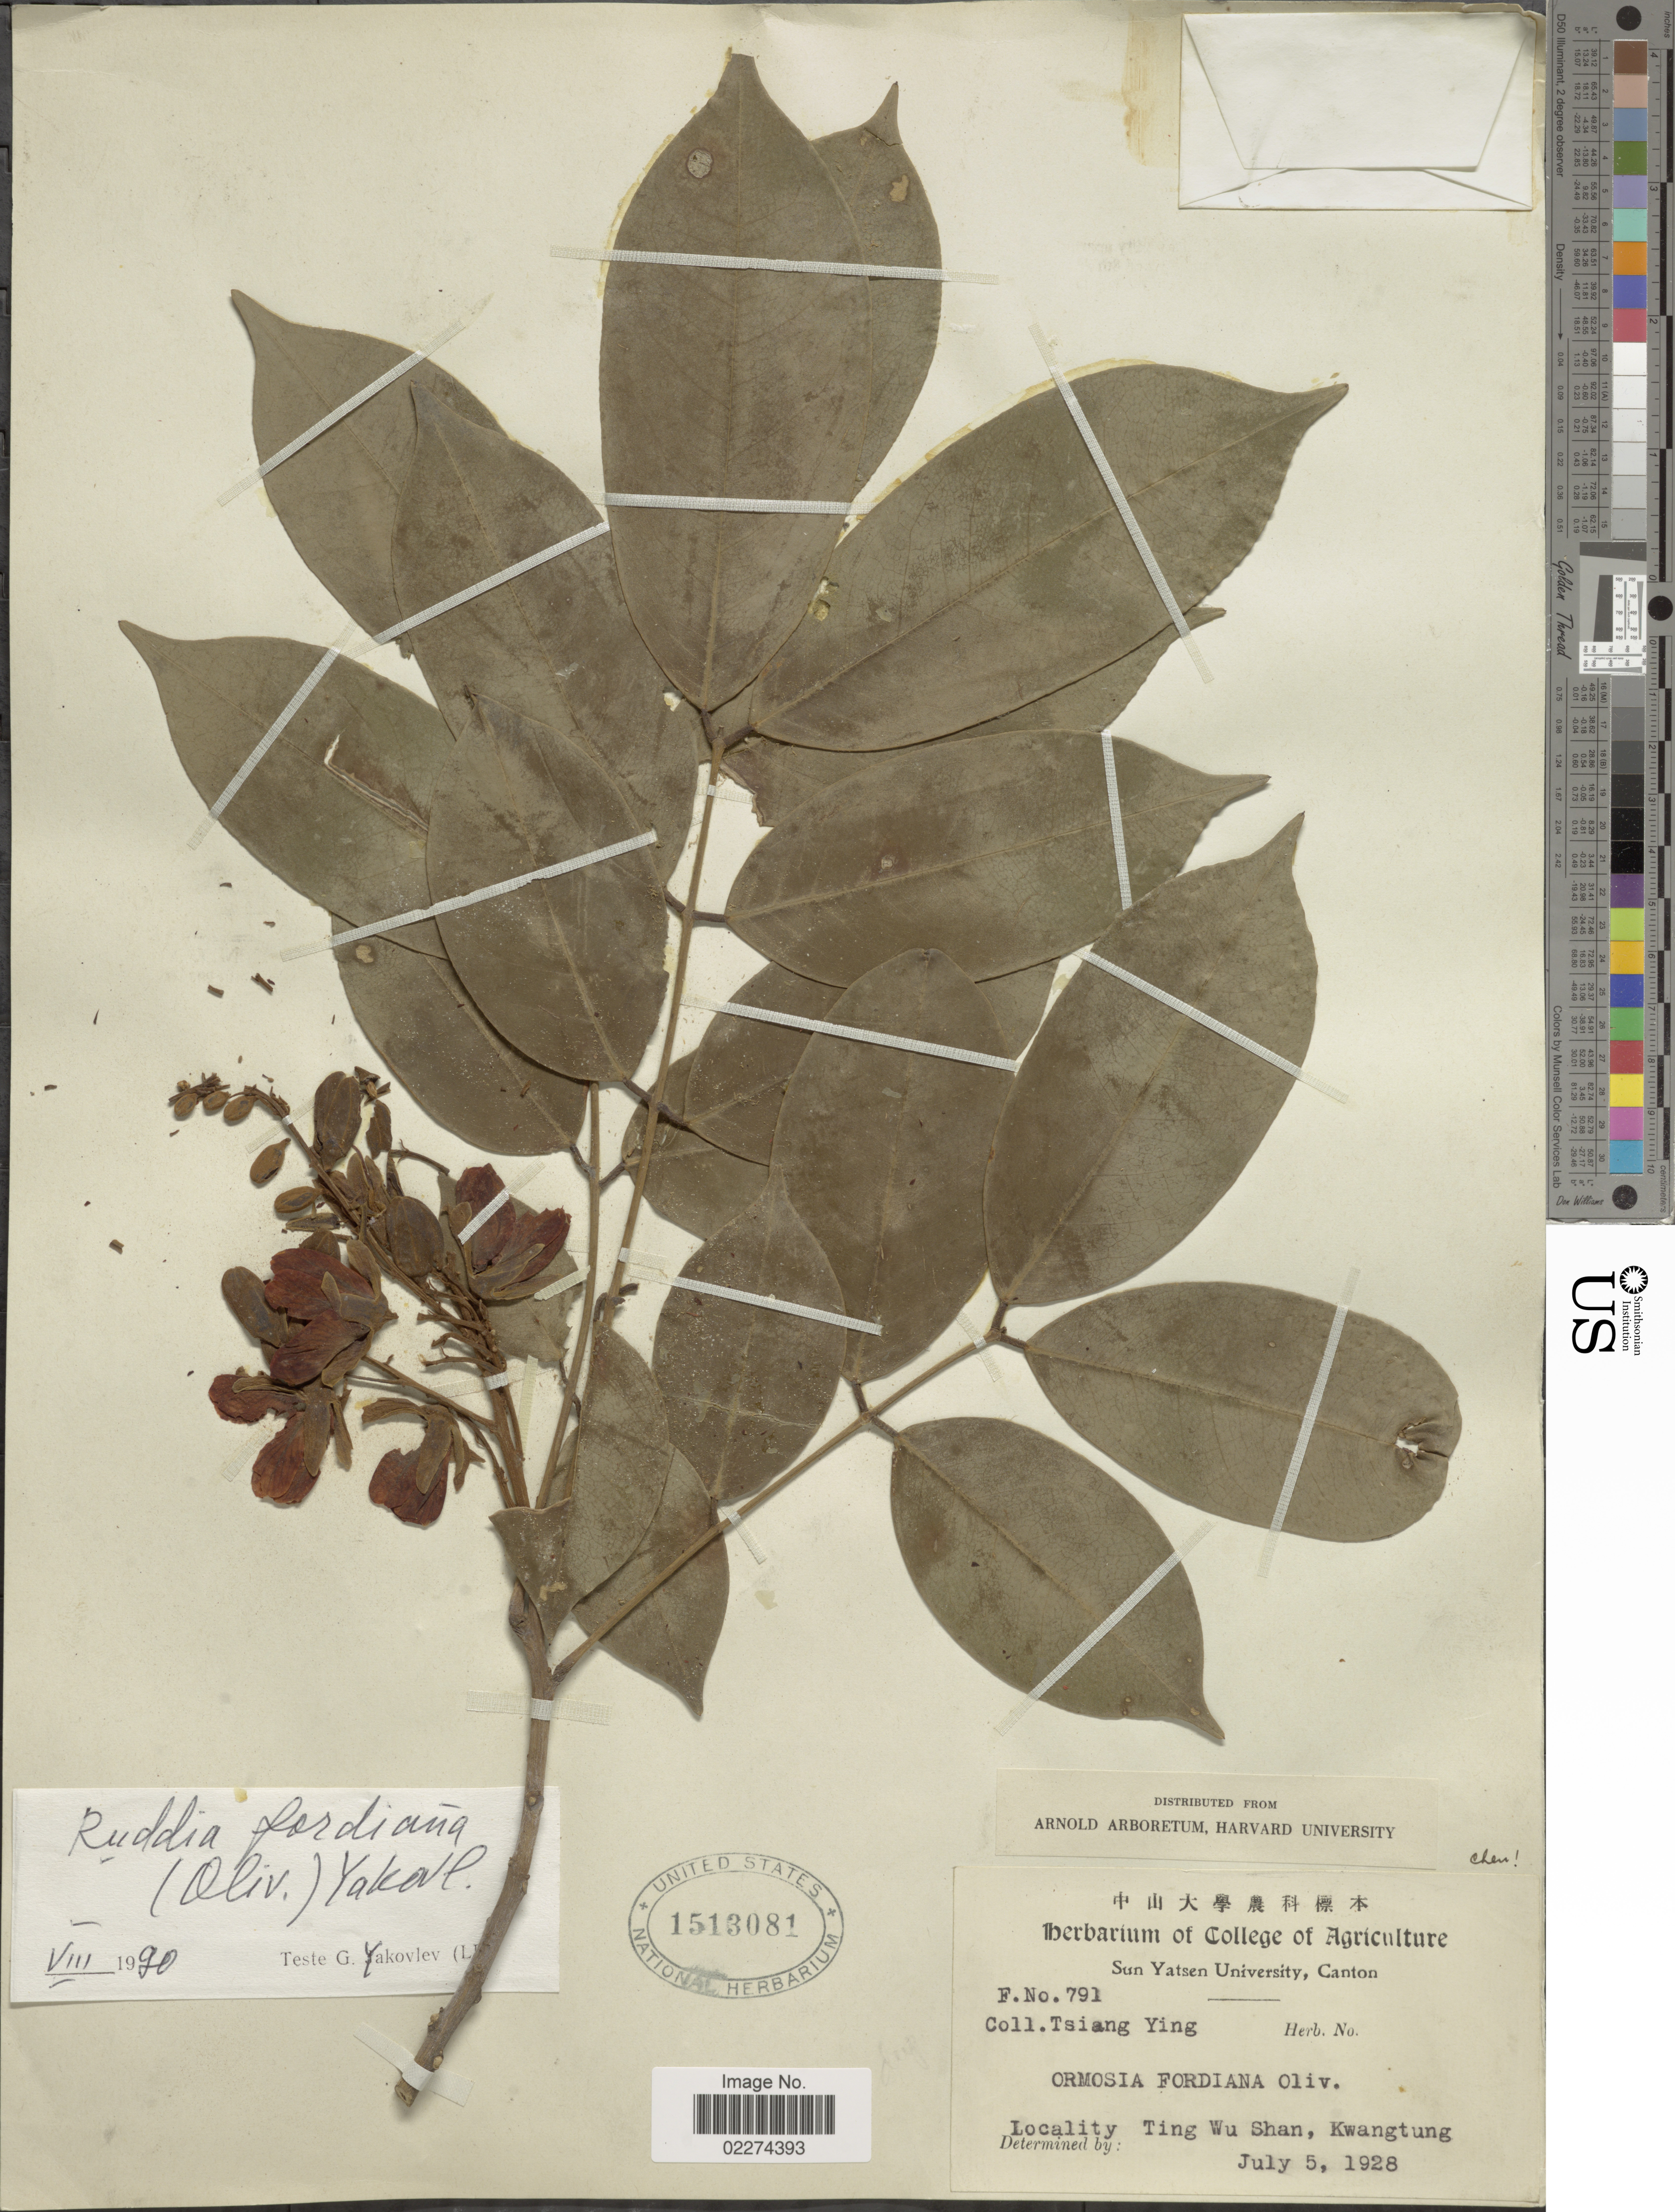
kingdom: Plantae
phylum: Tracheophyta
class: Magnoliopsida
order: Fabales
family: Fabaceae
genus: Ormosia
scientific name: Ormosia fordiana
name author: Oliv.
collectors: Y. Tsiang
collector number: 791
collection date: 1928-07-05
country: China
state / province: Guangdong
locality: Ting Wu Shan, Kwangtung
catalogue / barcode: US 1513081